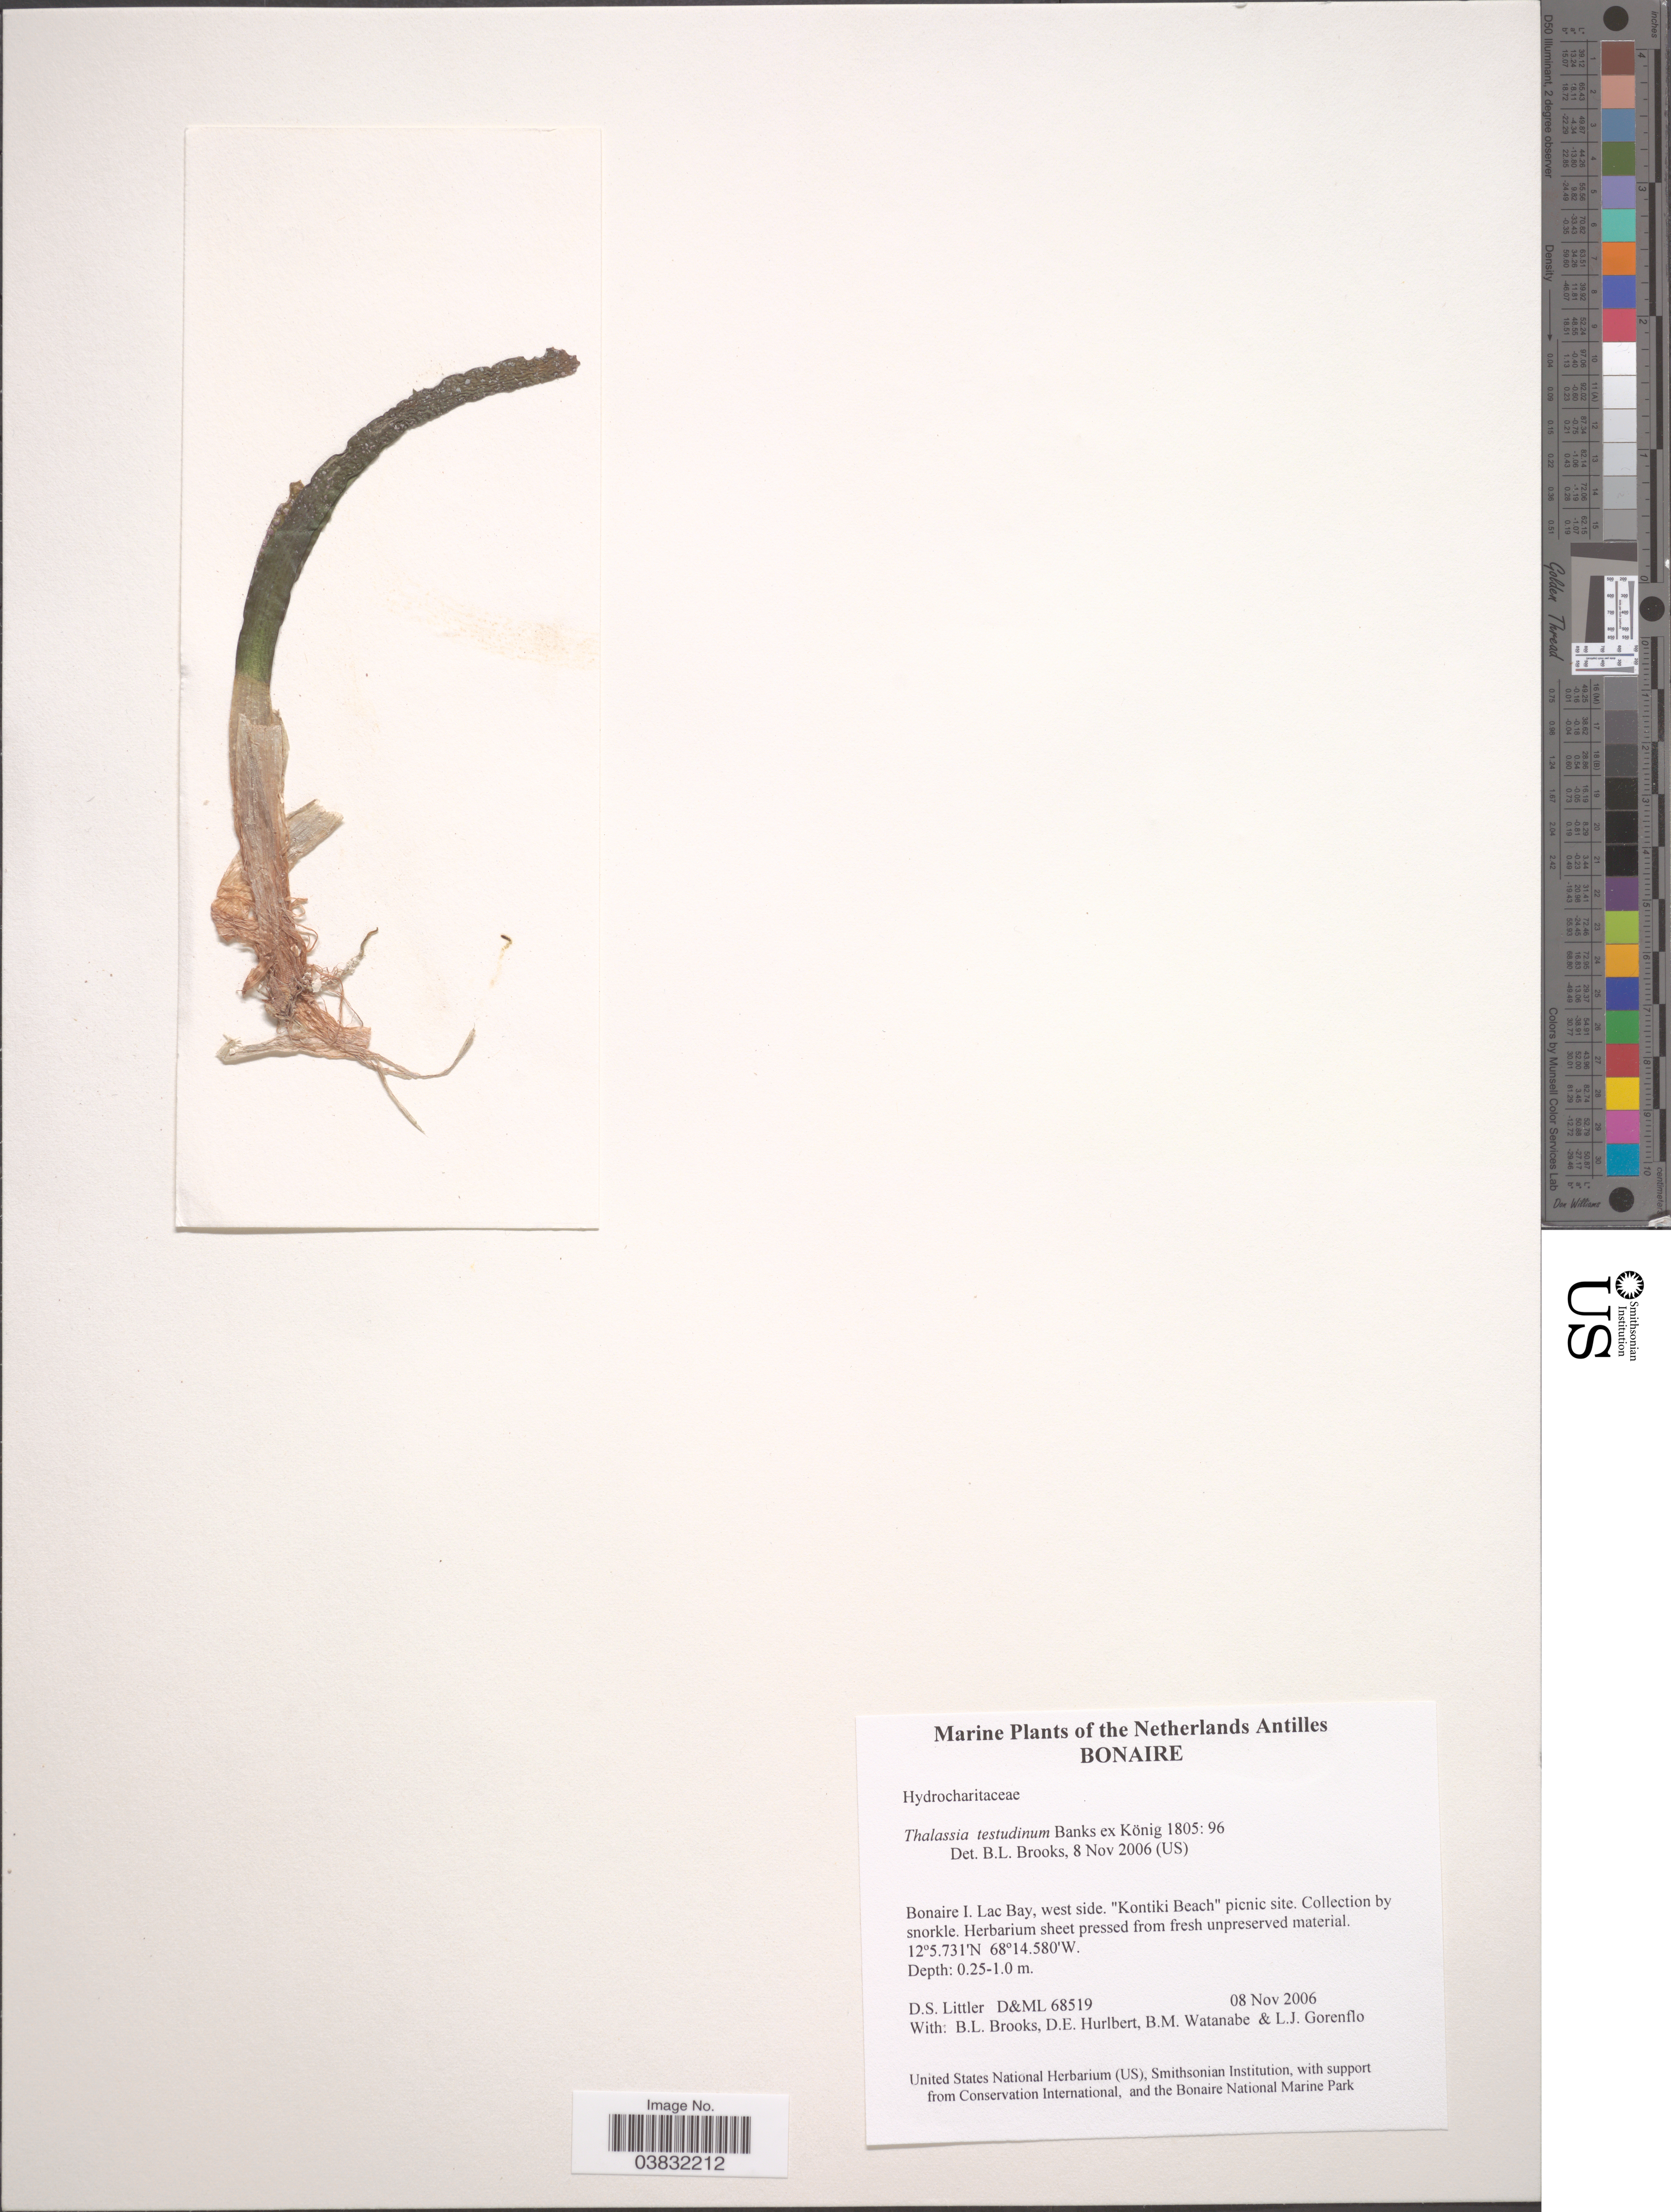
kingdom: Plantae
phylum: Tracheophyta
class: Liliopsida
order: Alismatales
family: Hydrocharitaceae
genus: Thalassia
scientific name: Thalassia testudinum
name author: Banks & Sol. ex K.D. Koenig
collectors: D. S. Littler, B. Brooks, D. Hurlbert, B. Watanabe & L. Gorenflo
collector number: D&ML 68519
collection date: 2006-11-08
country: Netherlands Antilles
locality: Bonaire. Bonaire I. Lac Bay, west side. "Kontiki Beach" picnic site.